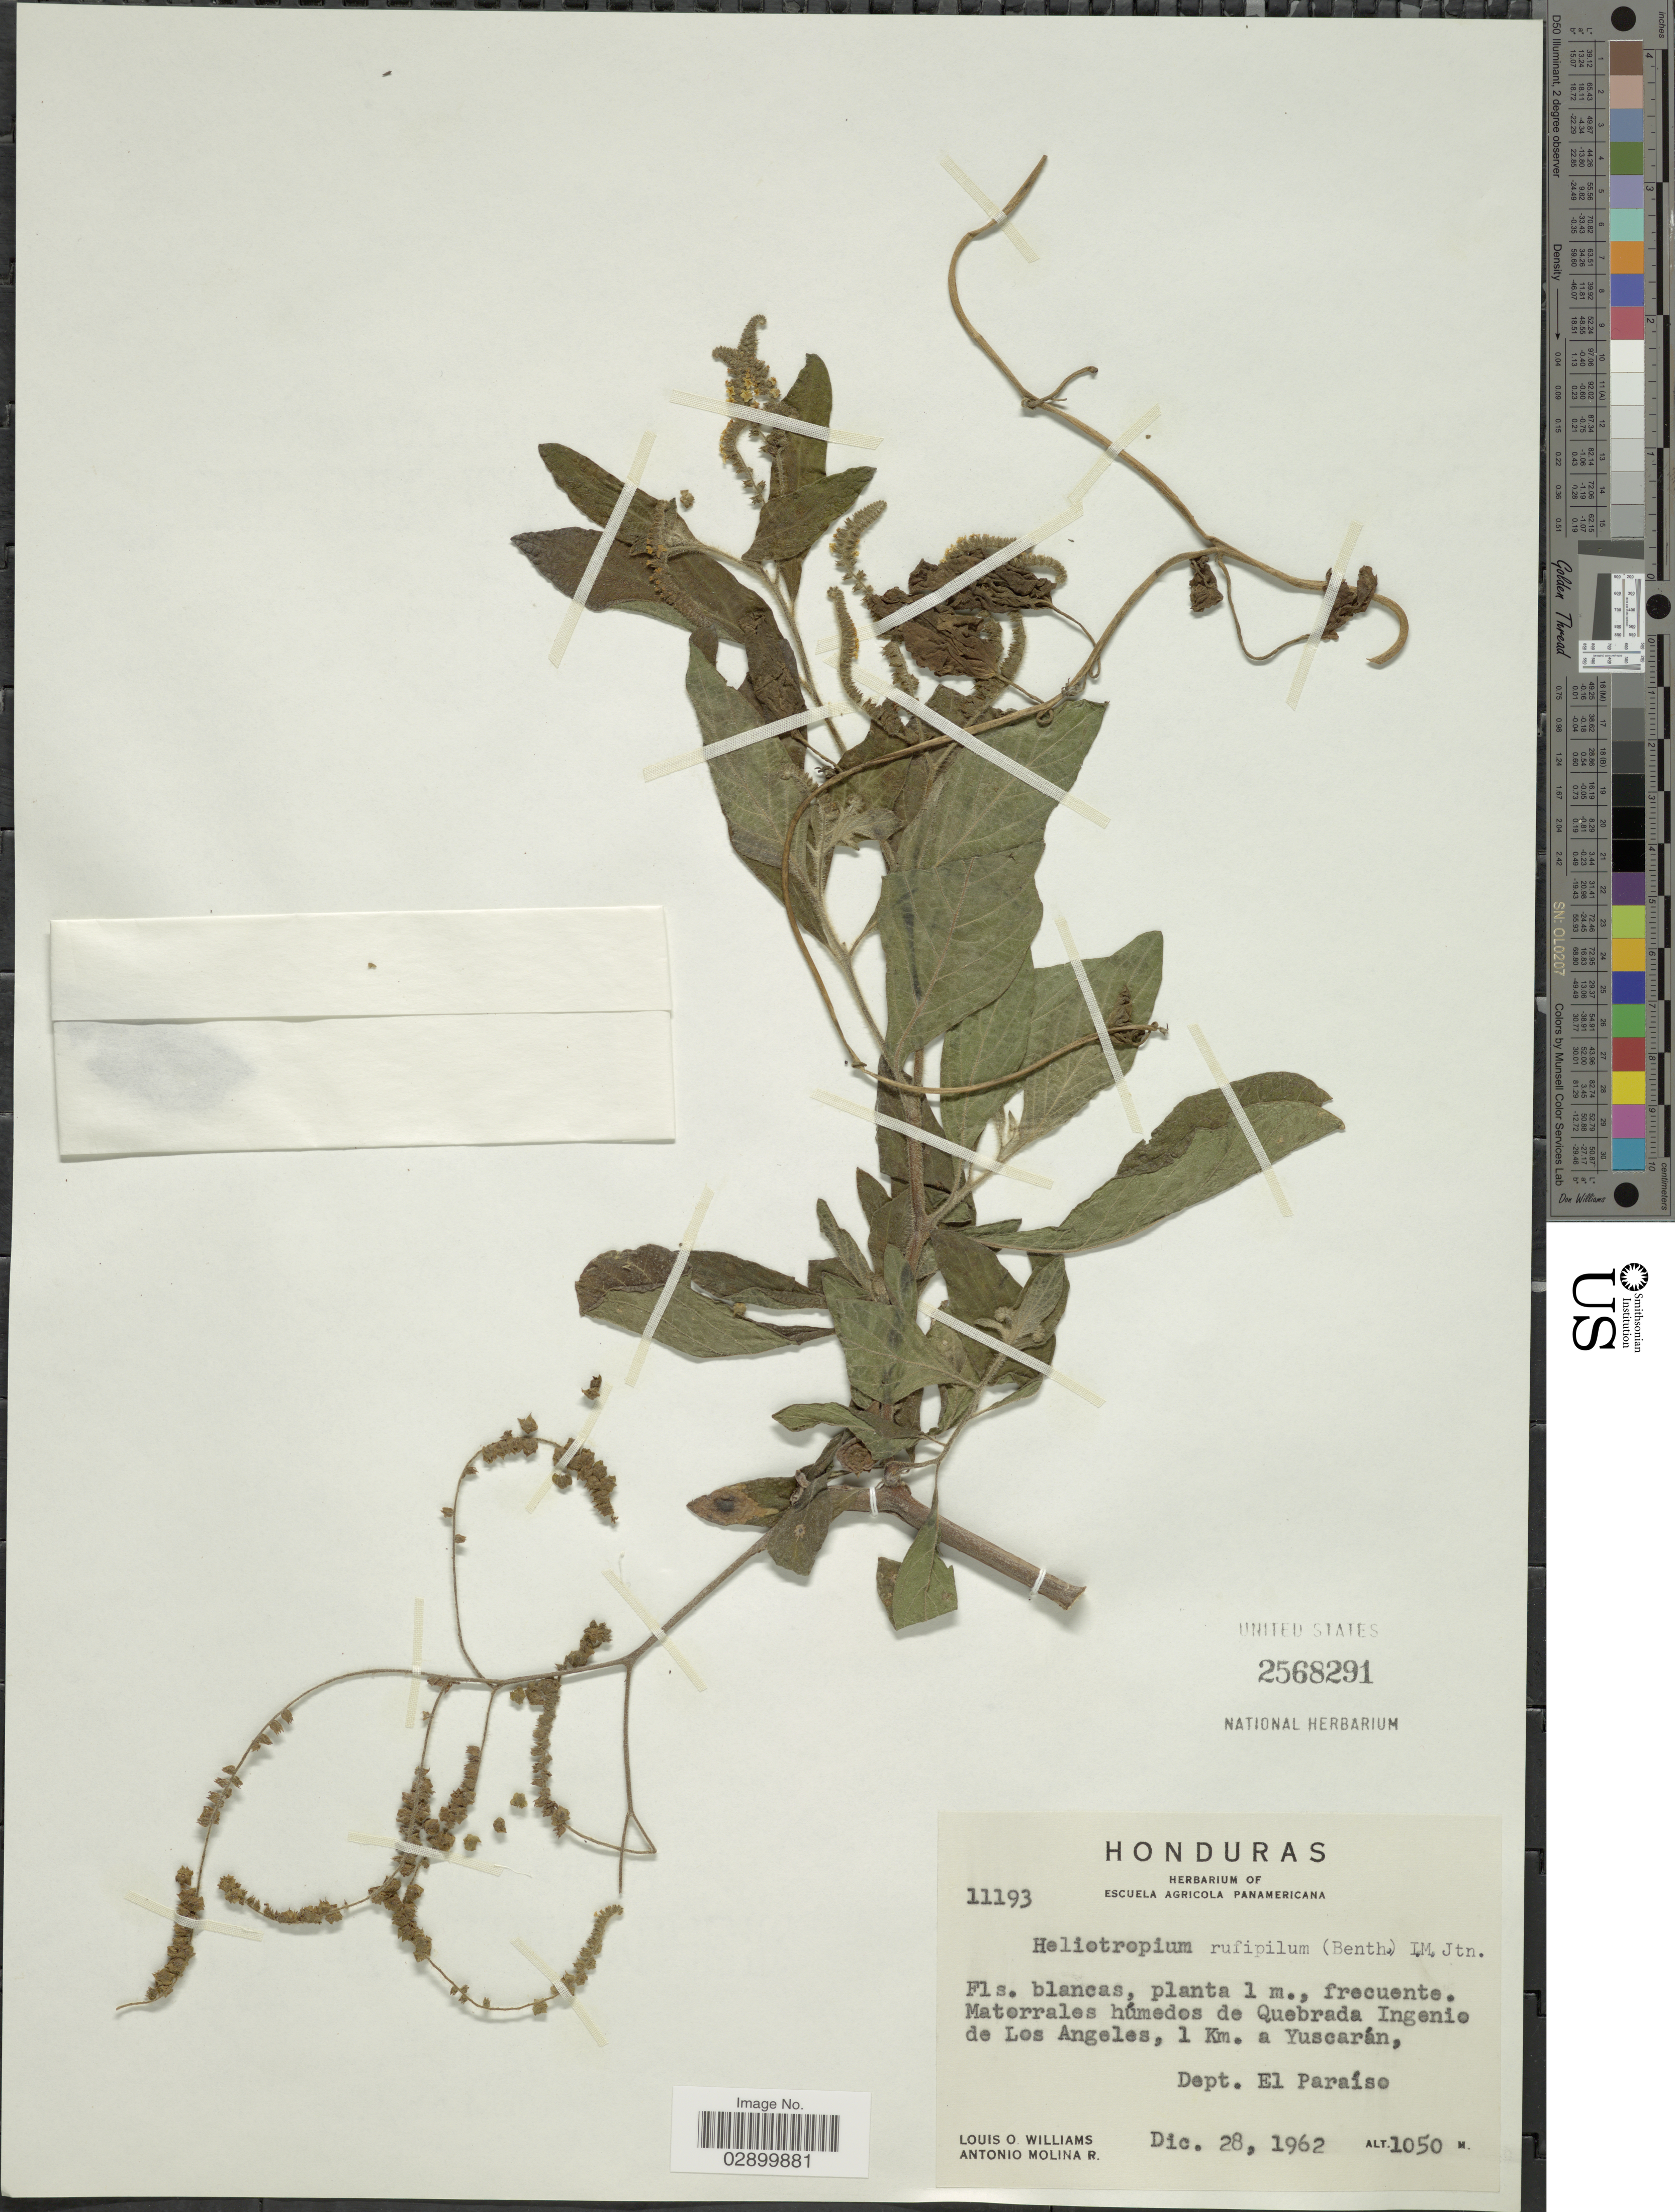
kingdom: Plantae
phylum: Tracheophyta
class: Magnoliopsida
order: Boraginales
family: Heliotropiaceae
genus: Heliotropium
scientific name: Heliotropium rufipilum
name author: (Benth.) I.M. Johnst.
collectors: L. O. Williams & A. Molina R.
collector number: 11193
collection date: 1962-12-28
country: Honduras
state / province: El Paraíso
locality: Matorrales húmedos de Quebrada Ingenio de Los Angeles, 1 Km. a Yuscarán. Dept. El Paraíso.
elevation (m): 1050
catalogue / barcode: US 2568291